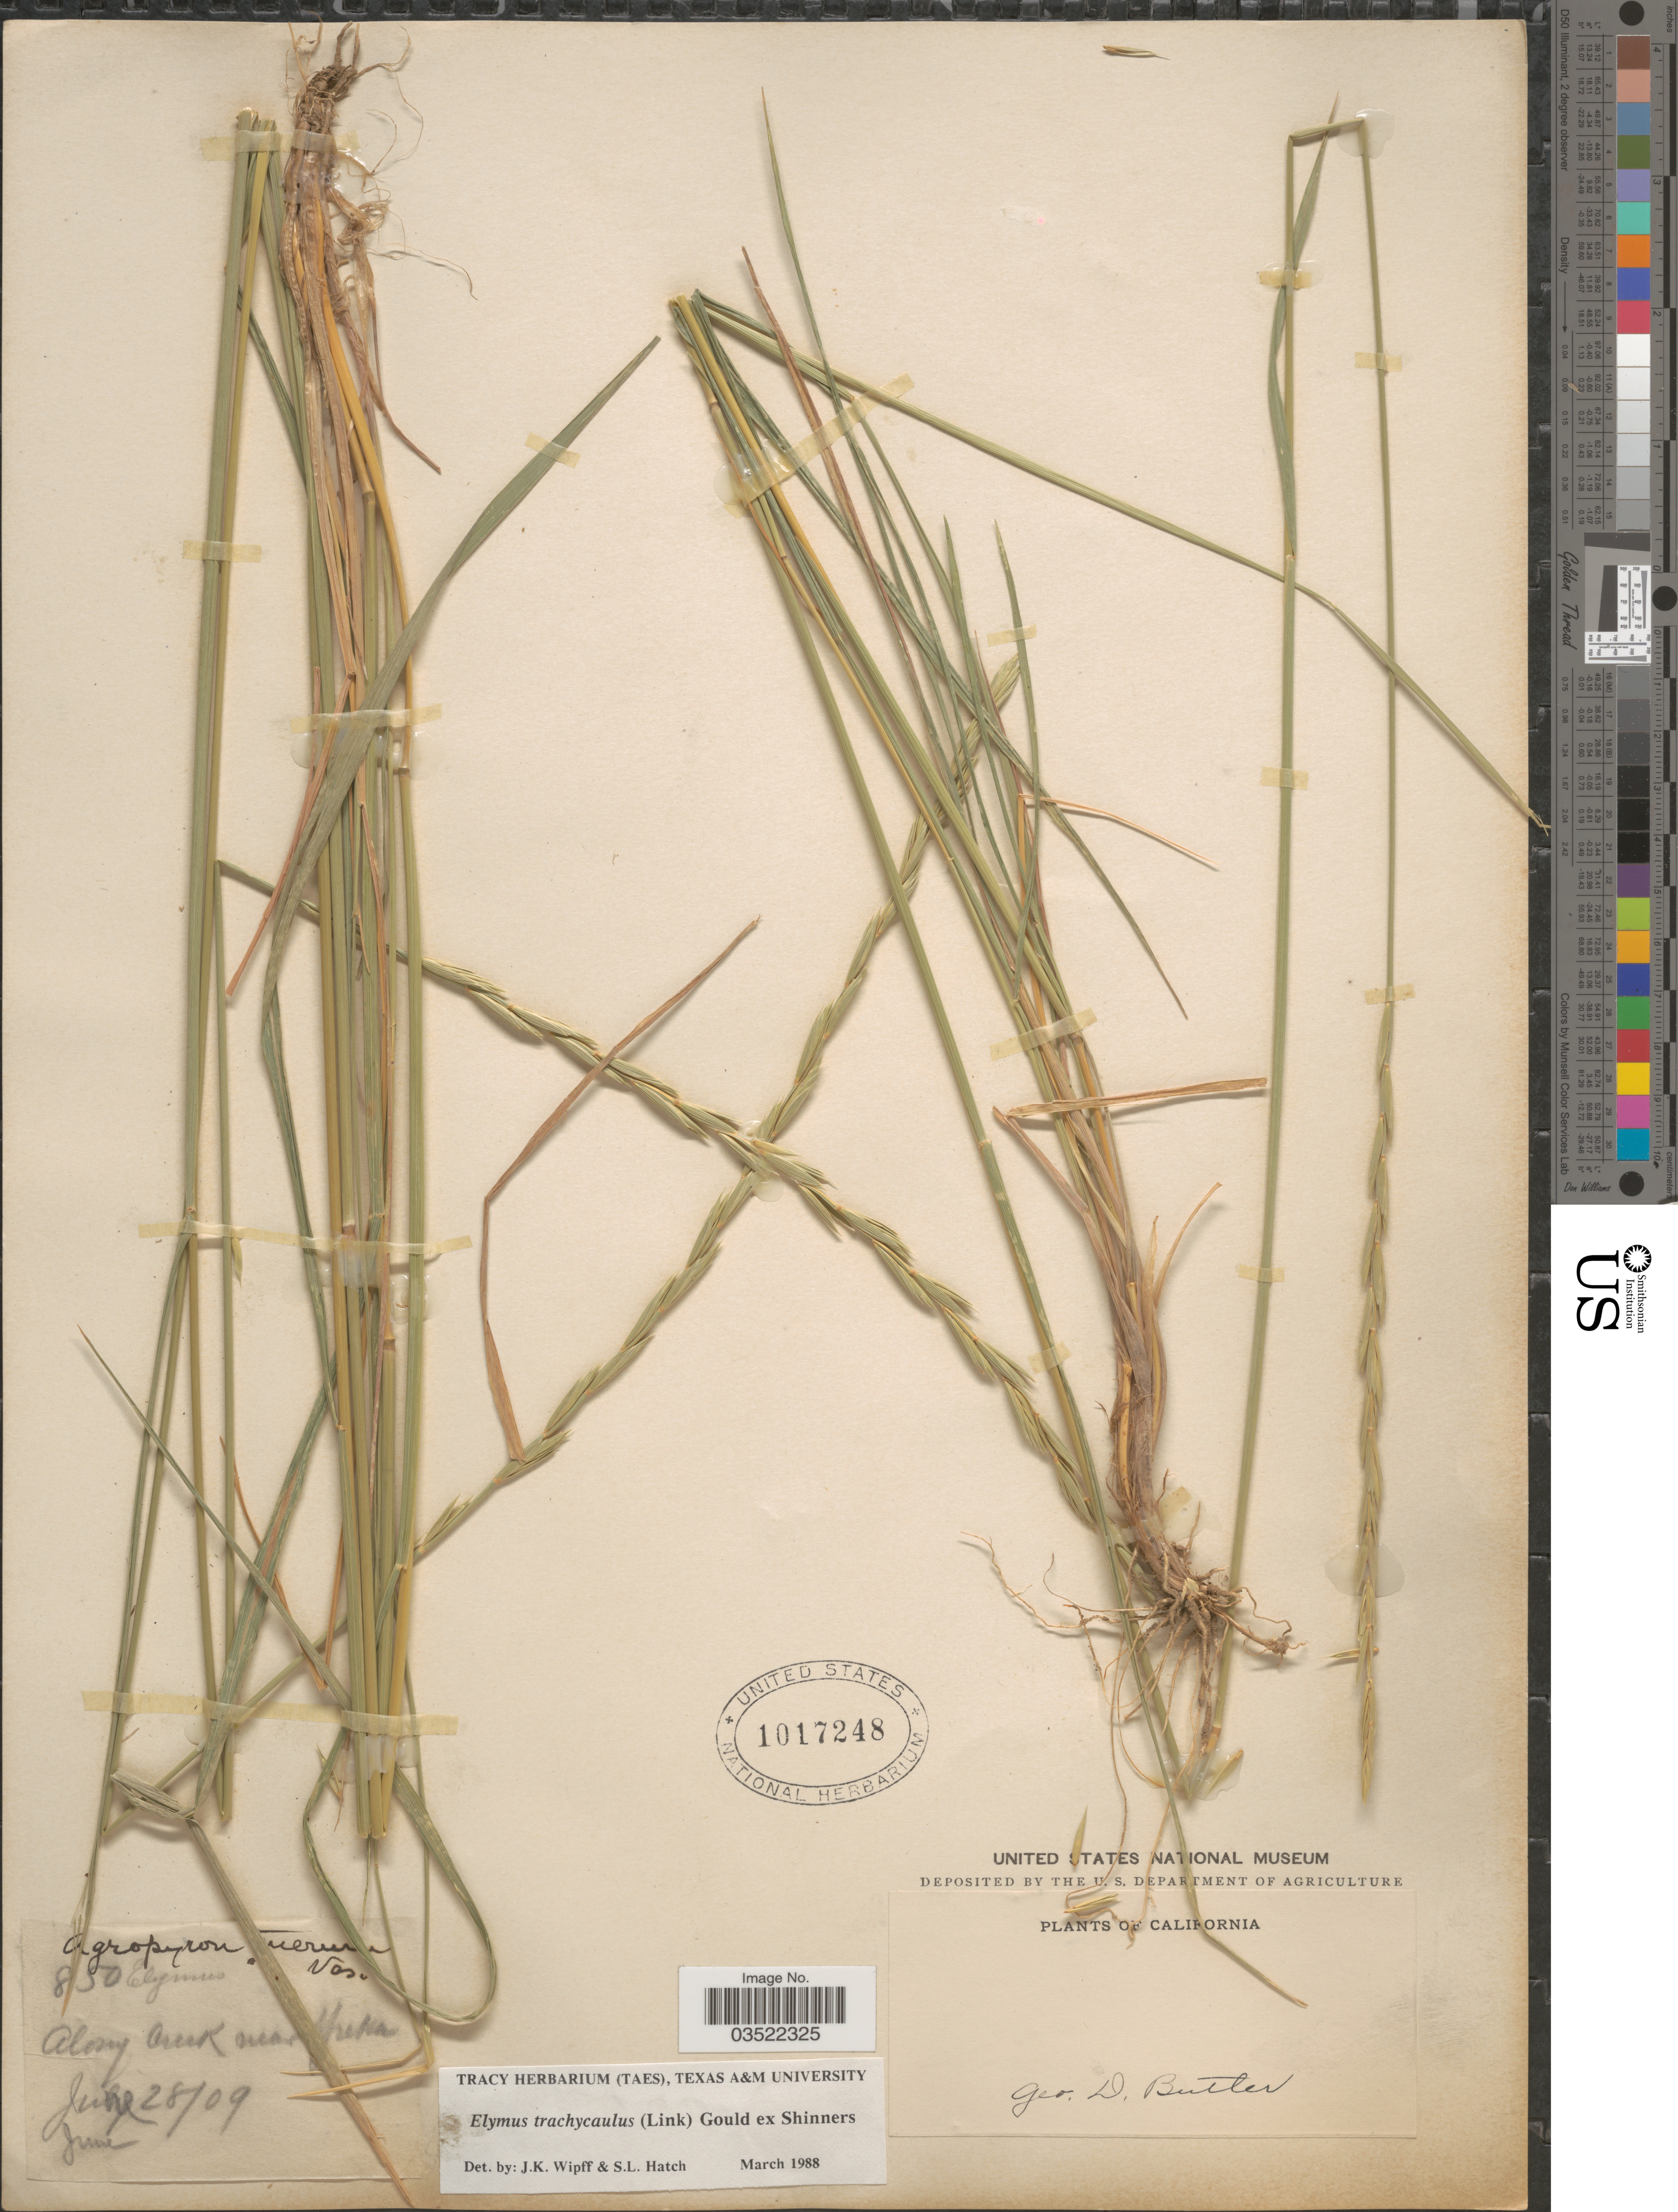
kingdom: Plantae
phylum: Tracheophyta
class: Liliopsida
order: Poales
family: Poaceae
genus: Elymus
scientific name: Elymus trachycaulus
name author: (Link) Gould ex Shinners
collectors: G. D. Butler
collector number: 850*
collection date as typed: Transcribed d/m/y: 28/6/9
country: United States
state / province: California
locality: Along Creek, Yreka.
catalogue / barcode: US 1017248